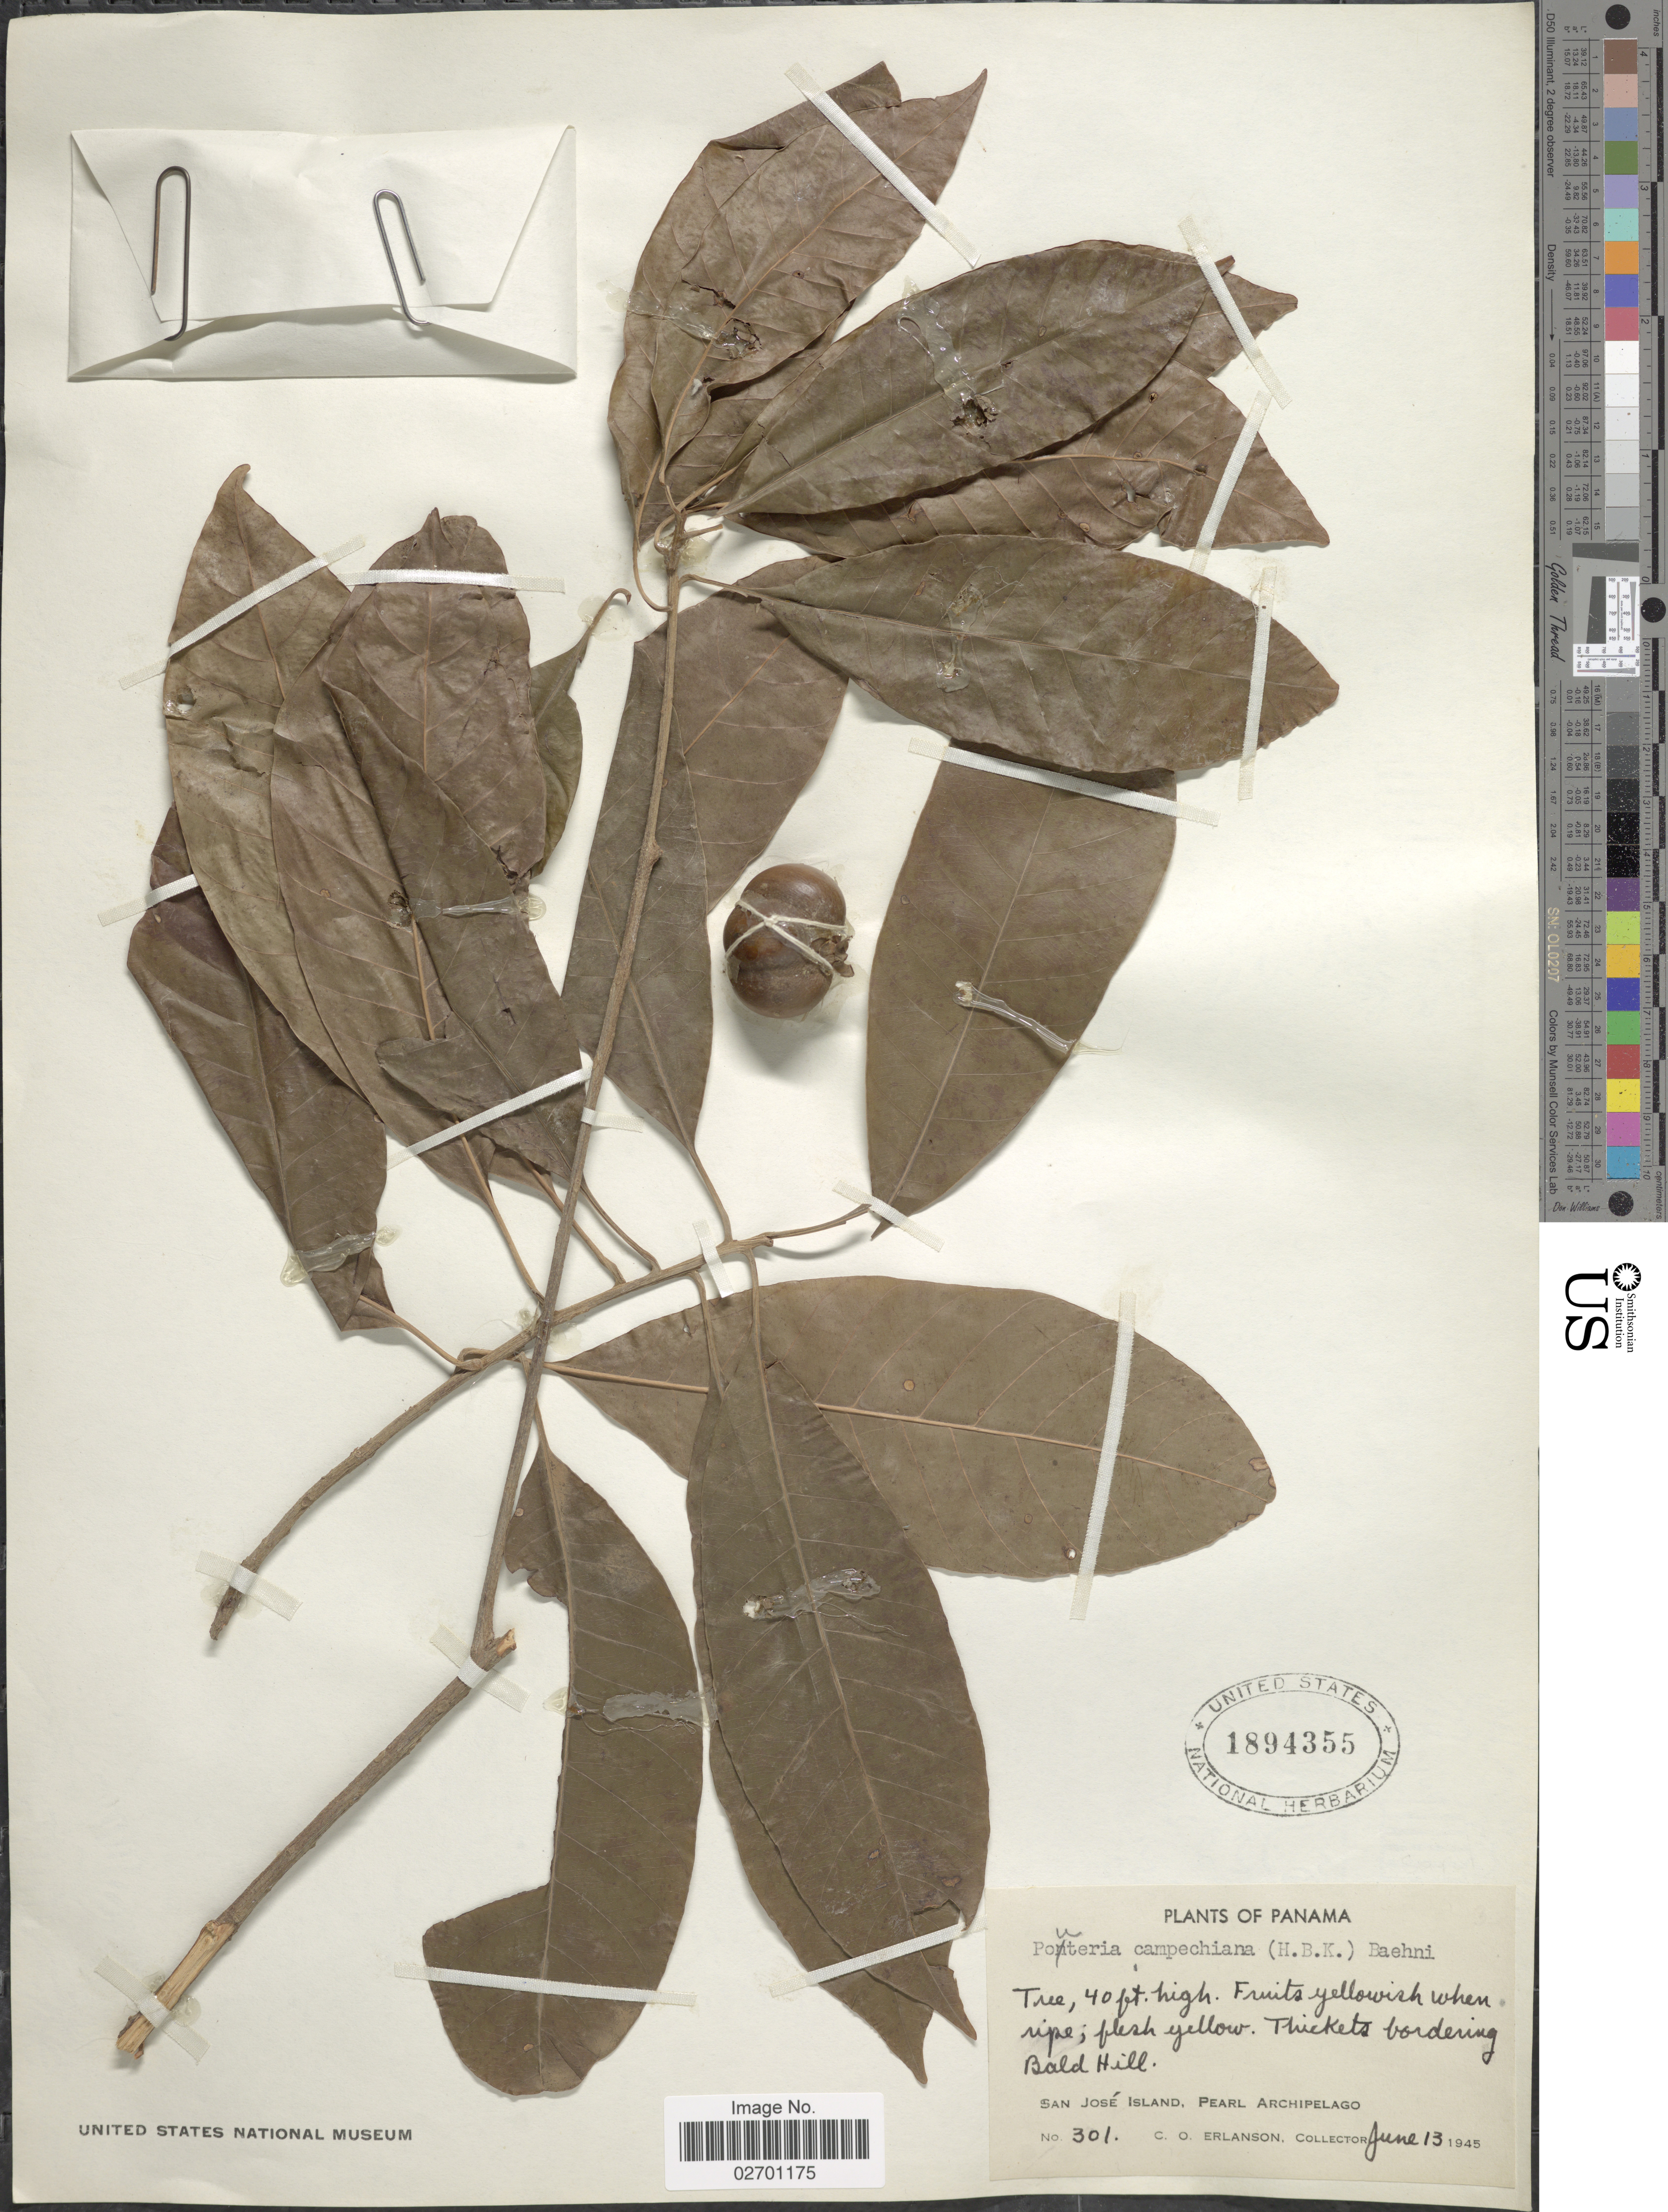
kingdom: Plantae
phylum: Tracheophyta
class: Magnoliopsida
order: Ericales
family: Sapotaceae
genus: Pouteria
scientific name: Pouteria campechiana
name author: (Kunth) Baehni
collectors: C. O. Erlanson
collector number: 301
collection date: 1945-06-13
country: Panama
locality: Thickets bordering Bald Hill, San Jose Island, Pearl Archipelago.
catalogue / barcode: US 1894355